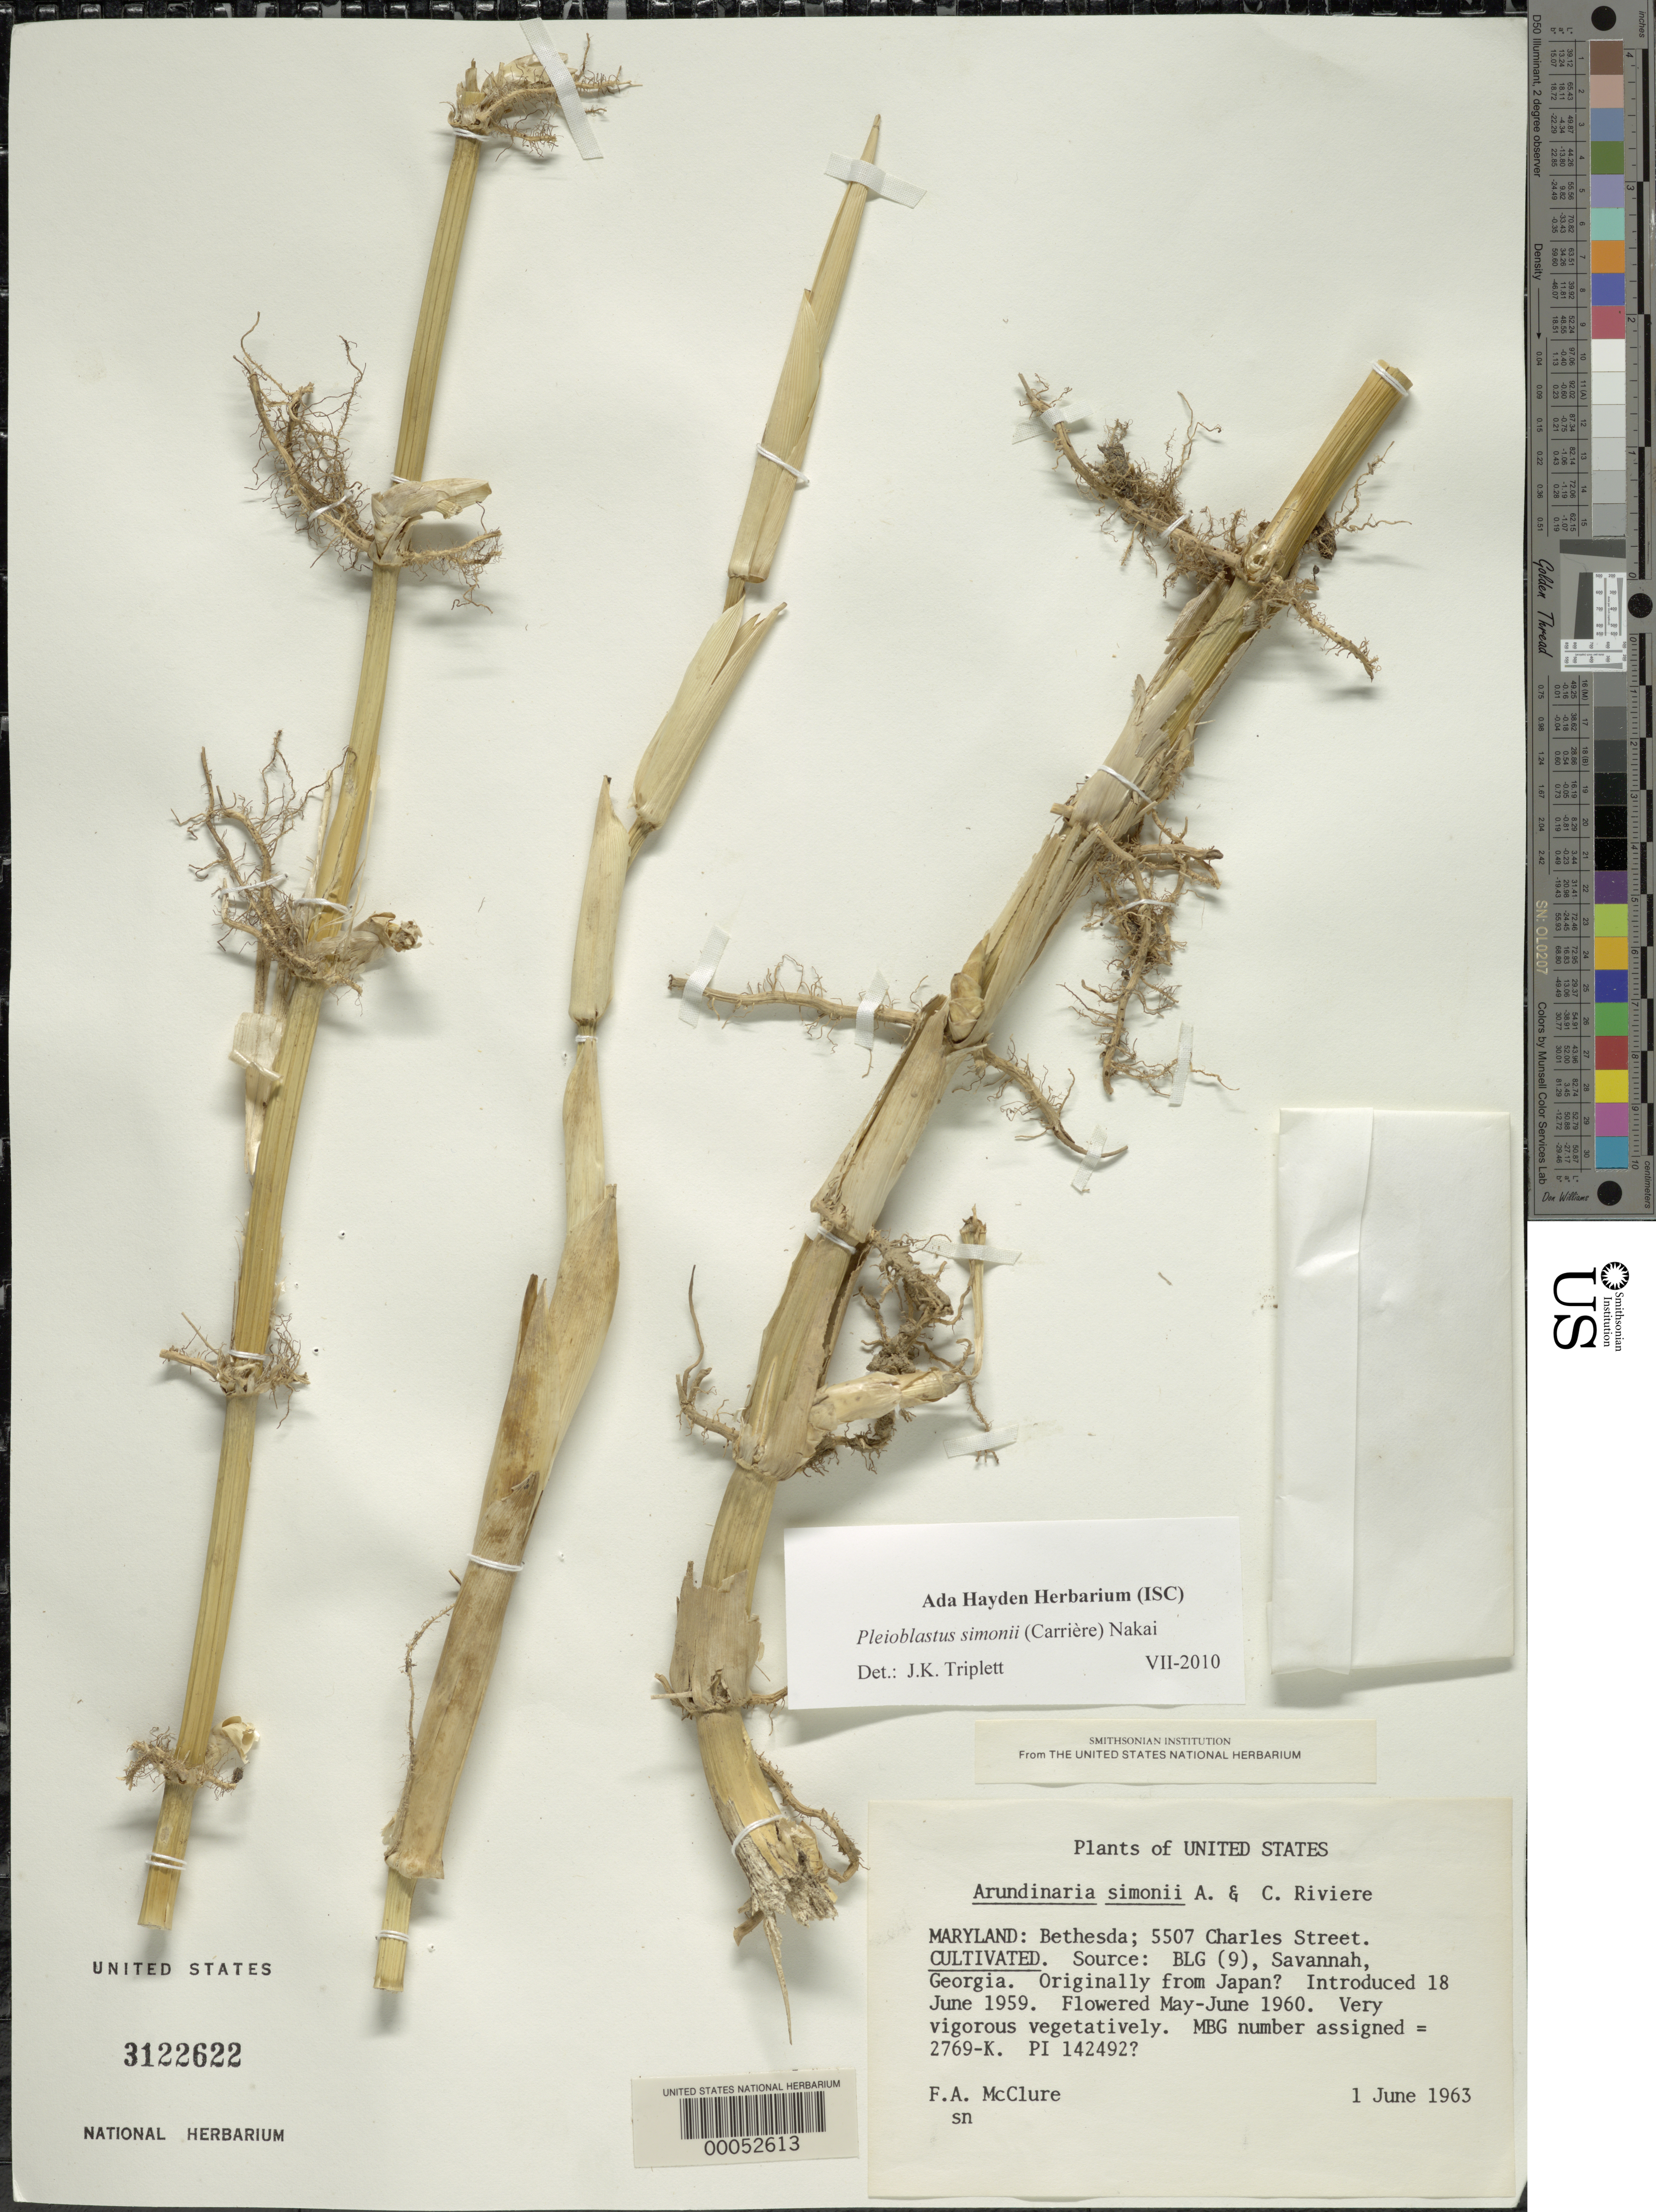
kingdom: Plantae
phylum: Tracheophyta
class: Liliopsida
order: Poales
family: Poaceae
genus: Pleioblastus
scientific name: Pleioblastus simonii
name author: (Carrière) Nakai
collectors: F. A. McClure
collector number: MBG 2769-K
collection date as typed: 01 Jun 1963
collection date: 1963-06-01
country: United States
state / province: Maryland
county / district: Montgomery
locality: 5507 Charles Street, Bethesda (McClure's garden)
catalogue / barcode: US 3122622